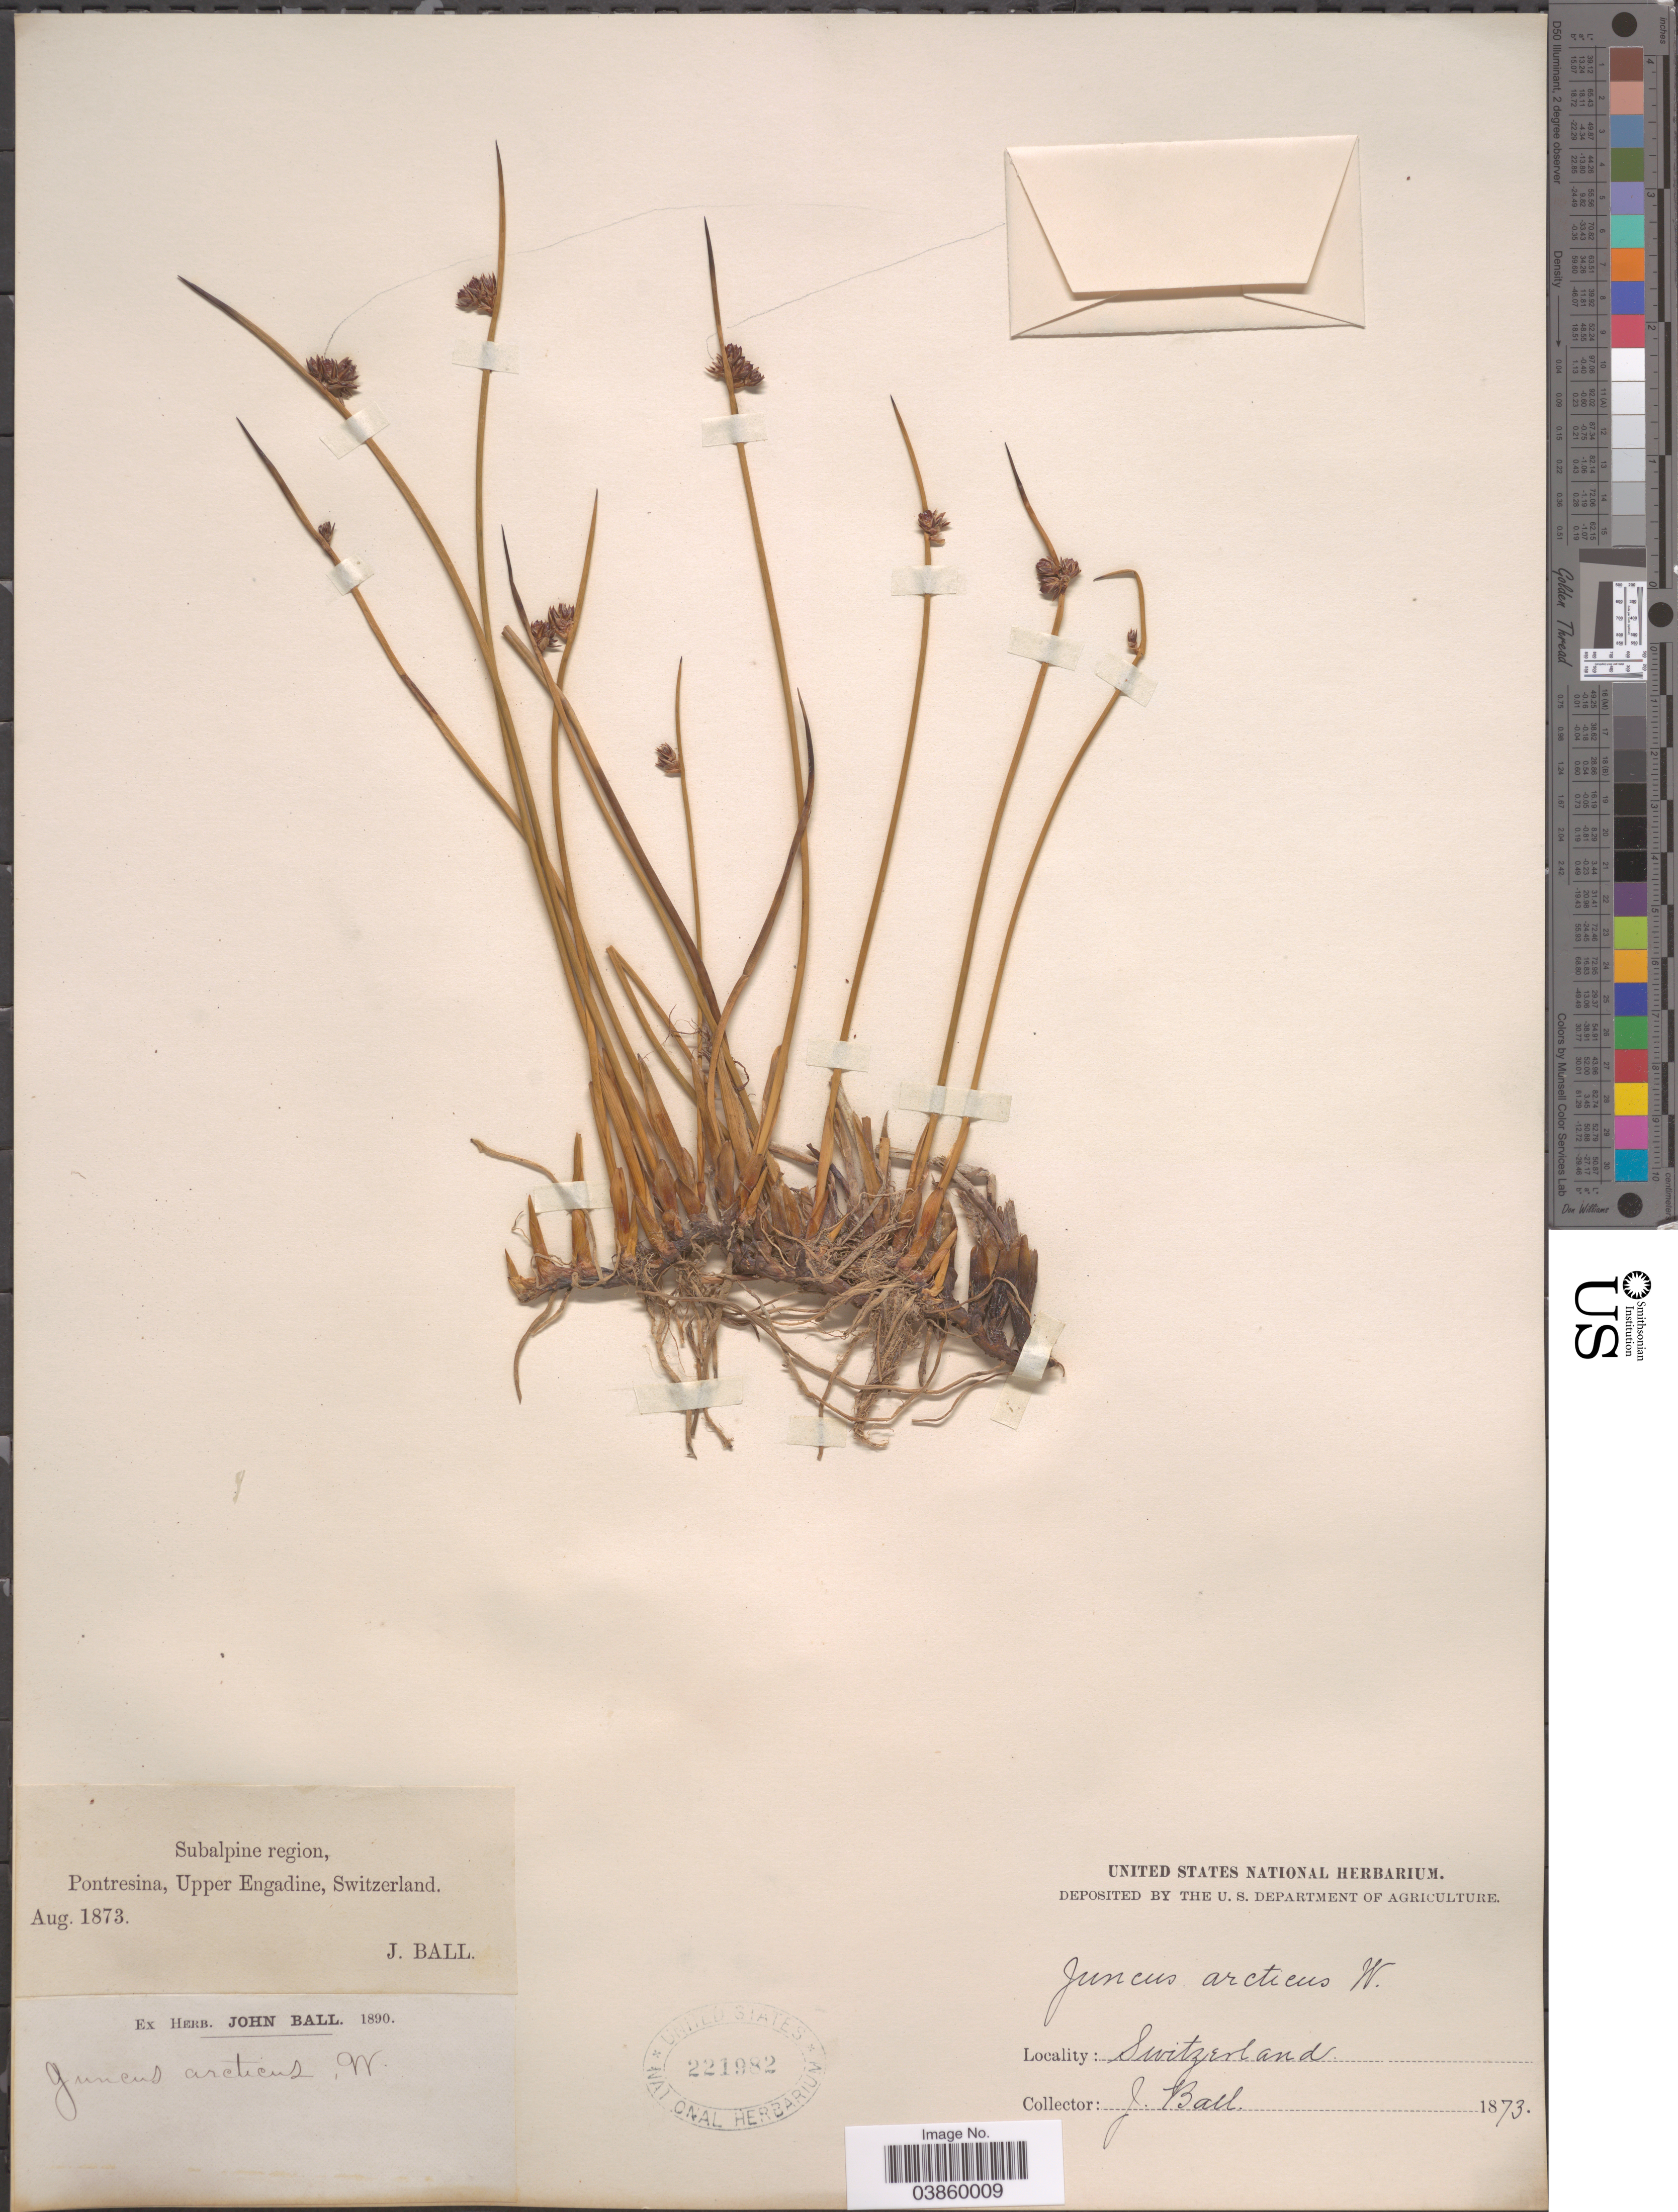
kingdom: Plantae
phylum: Tracheophyta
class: Liliopsida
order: Poales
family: Juncaceae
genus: Juncus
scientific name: Juncus arcticus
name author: Willd.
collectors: J. Ball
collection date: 1873-08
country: Switzerland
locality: Subalpine region, Pontresina, Upper Engadine.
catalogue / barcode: US 221982